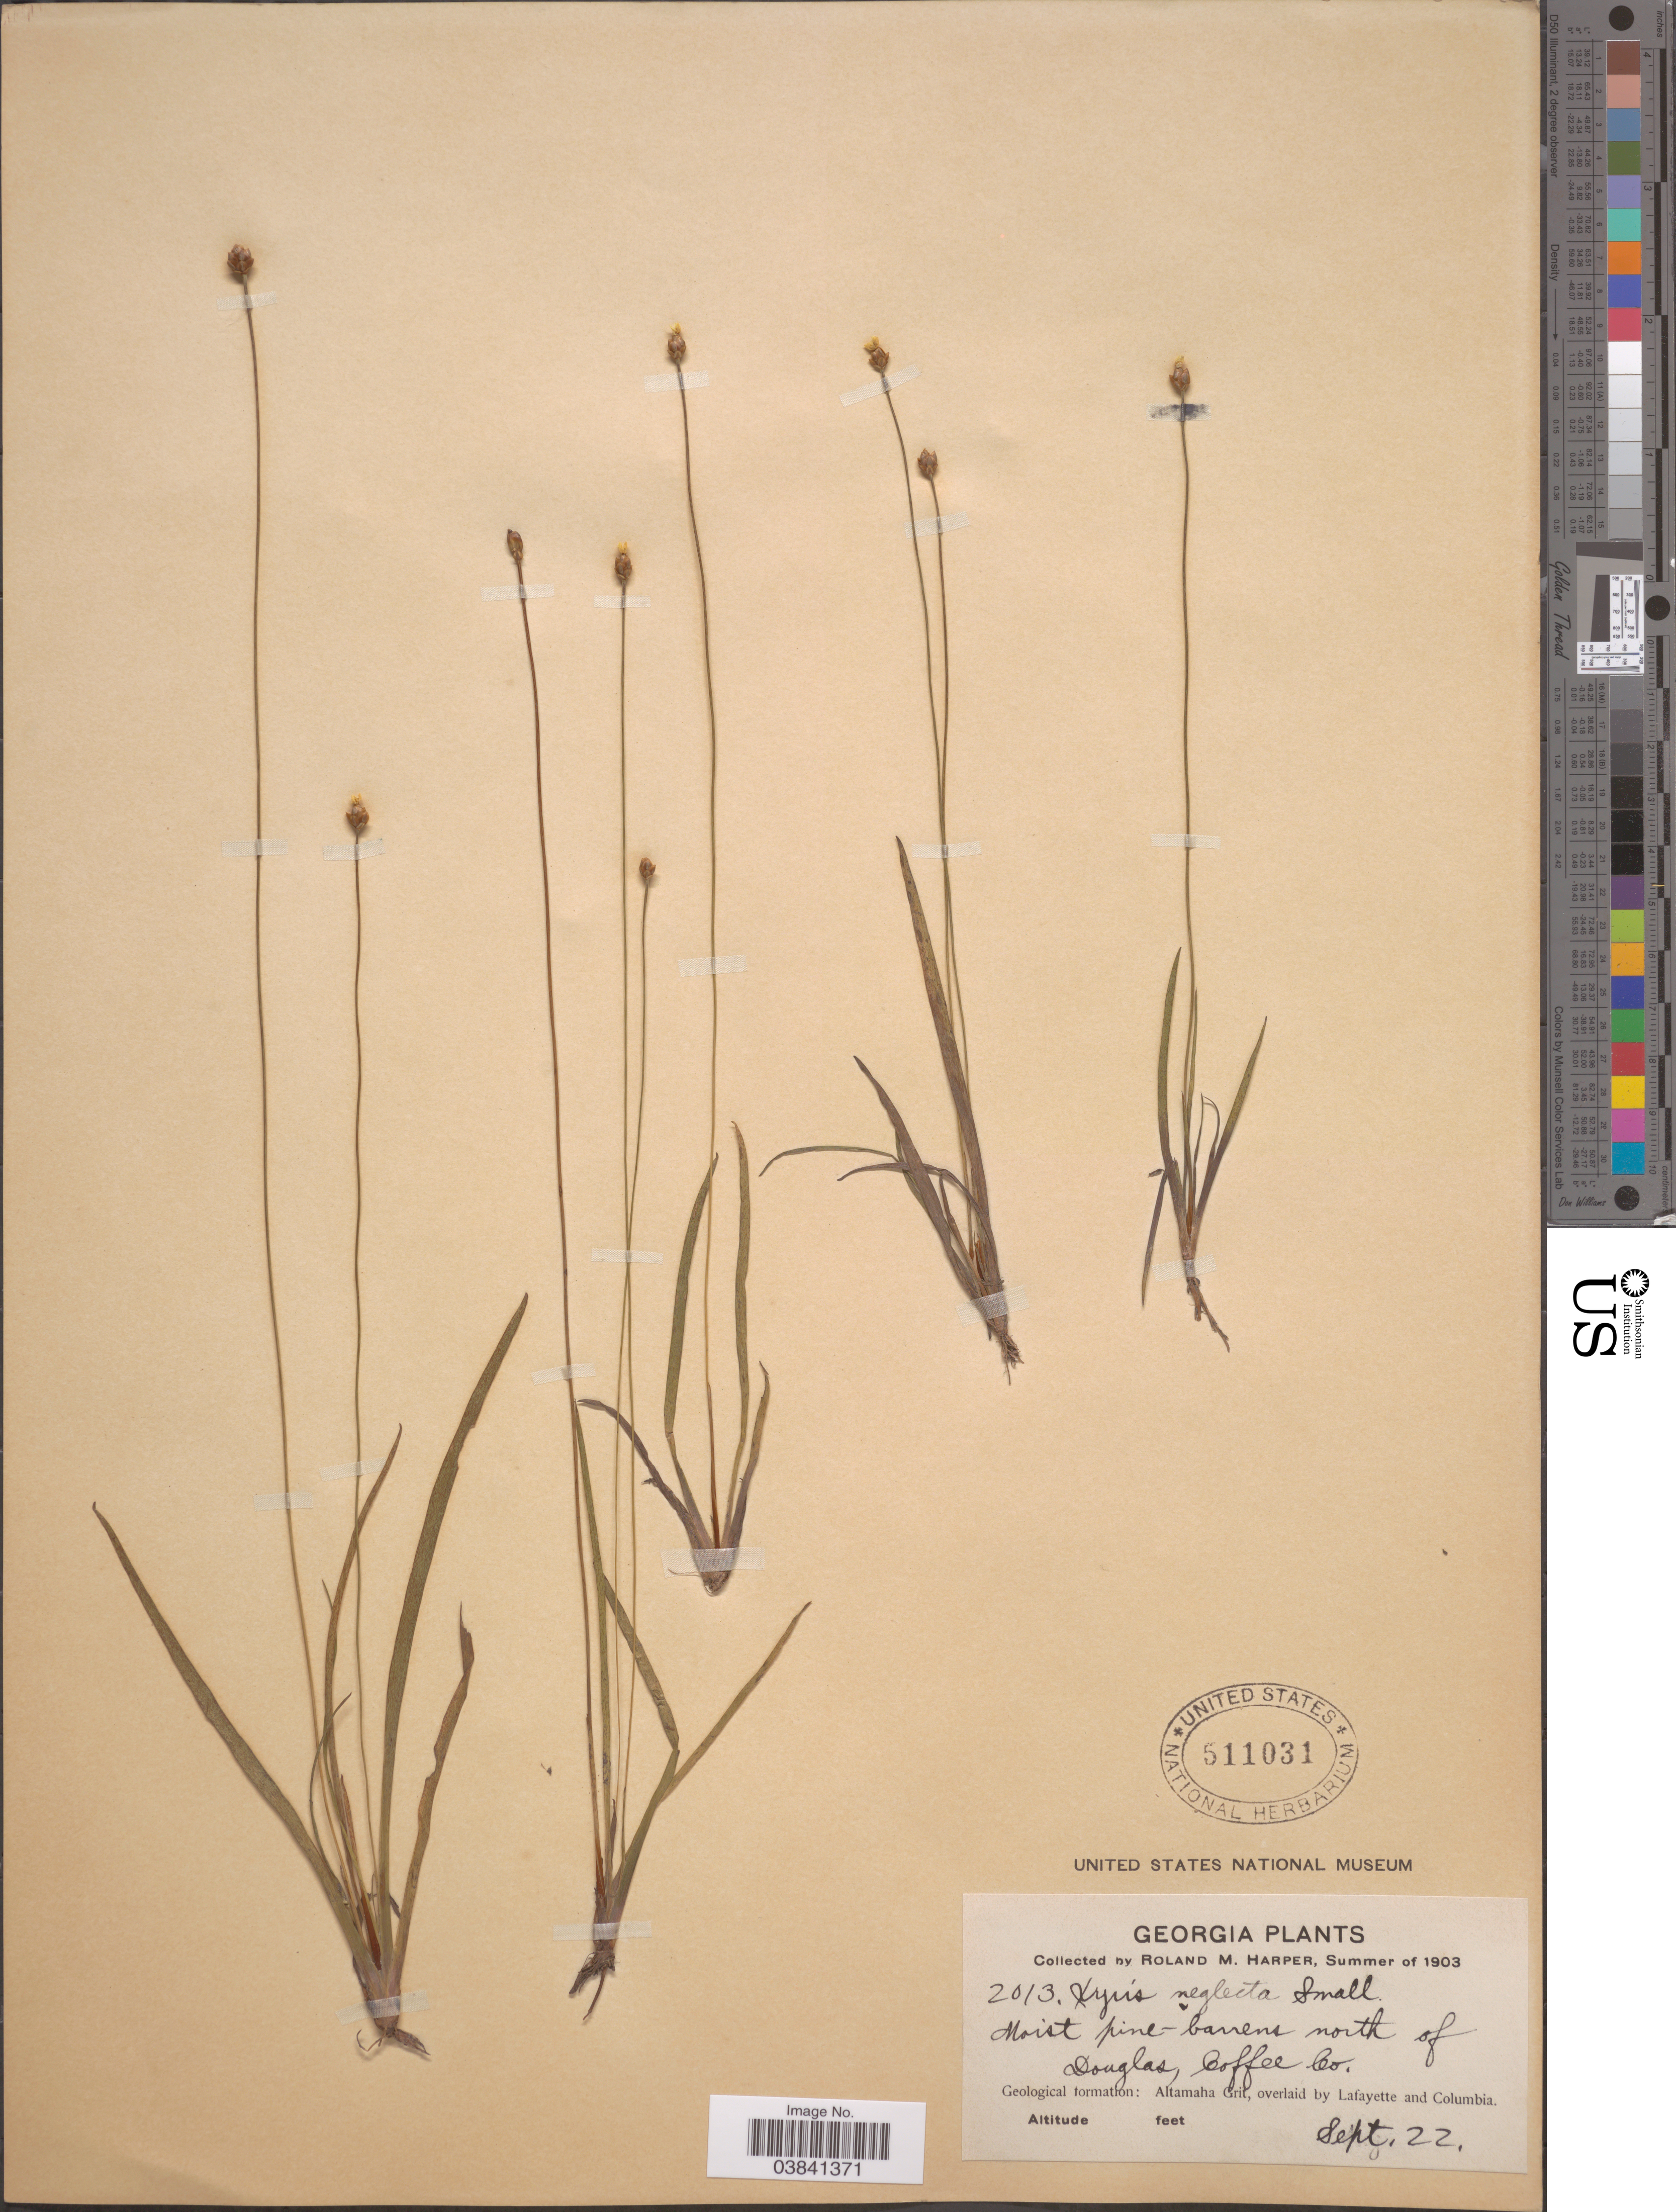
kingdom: Plantae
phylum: Tracheophyta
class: Liliopsida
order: Poales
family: Xyridaceae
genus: Xyris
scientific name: Xyris difformis var. curtissii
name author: (Malme) Kral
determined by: Kral, Robert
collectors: R. M. Harper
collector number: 2013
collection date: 1903-09-22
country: United States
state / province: Georgia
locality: Moist pine-barrens north of Douglas, Coffee Co. Geological formation: Altamaha Grit, overlaid by Lafayette and Columbia.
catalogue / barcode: US 511031